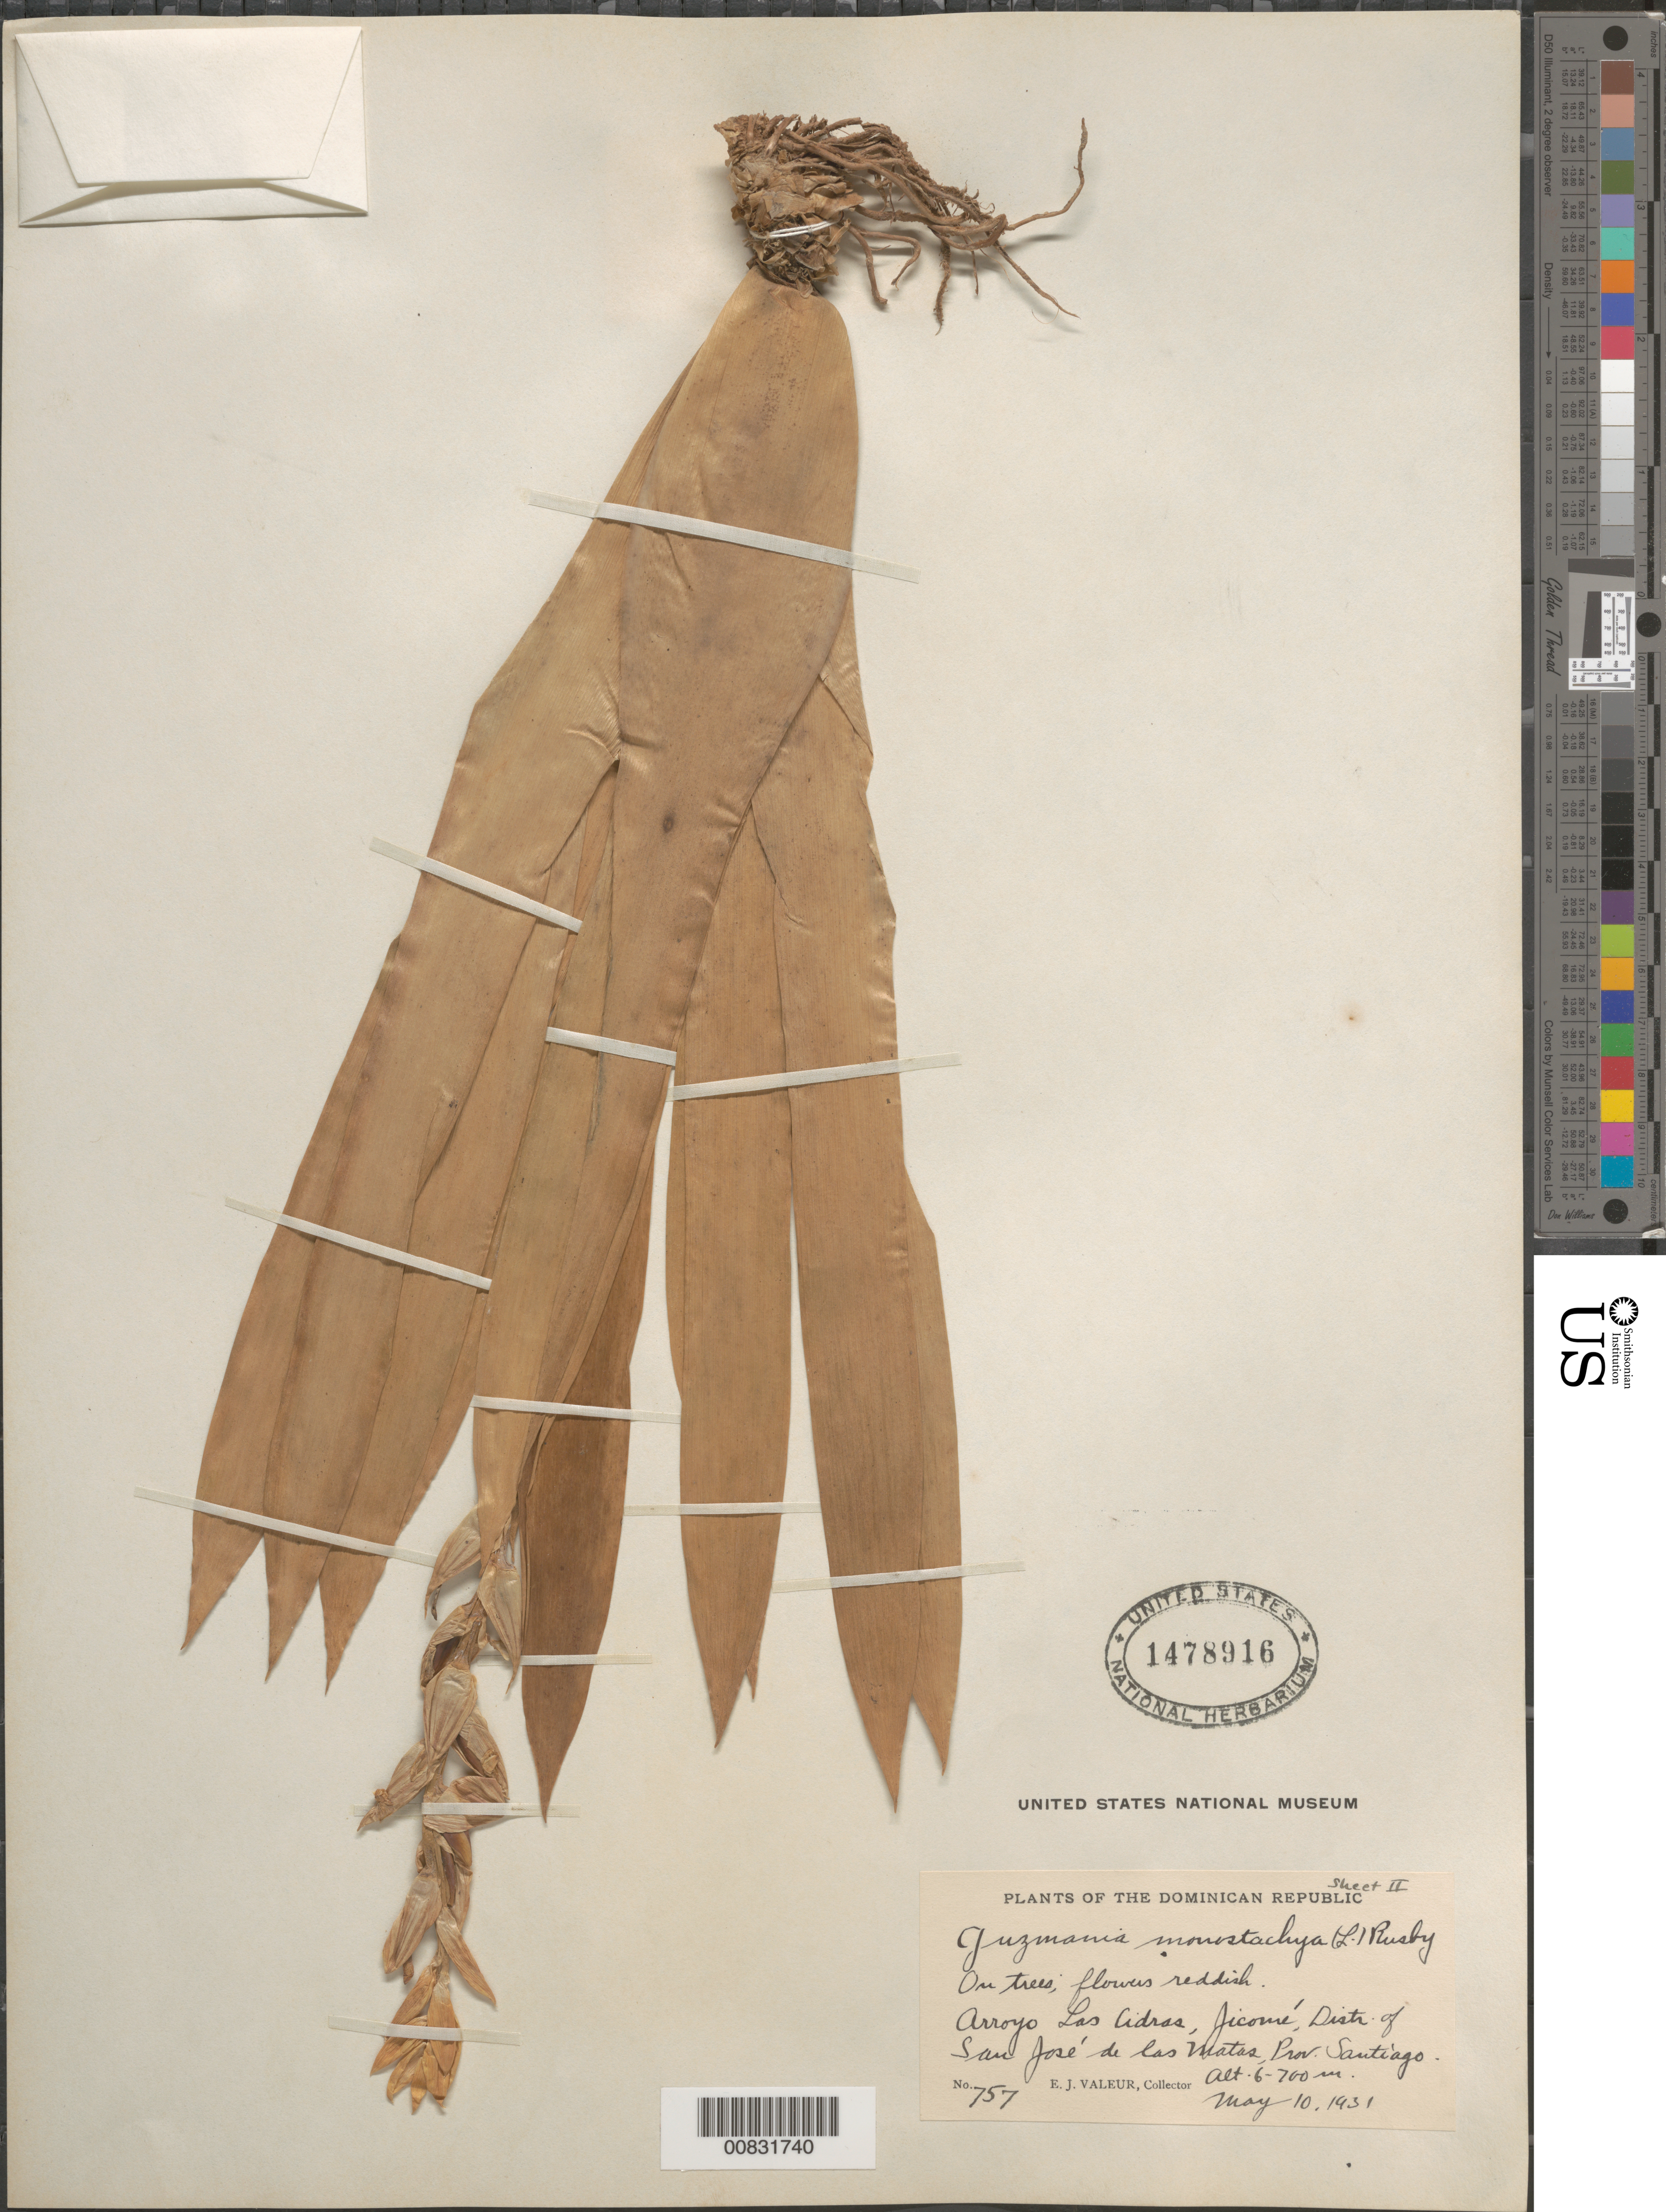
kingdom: Plantae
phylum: Tracheophyta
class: Liliopsida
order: Poales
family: Bromeliaceae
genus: Guzmania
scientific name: Guzmania monostachia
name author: (L.) Rusby ex Mez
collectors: E. Valeur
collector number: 757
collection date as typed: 10 May 1931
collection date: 1931-05-10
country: Dominican Republic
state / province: Santiago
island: Hispaniola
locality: Distr. of San José de las Matas. Arroyo Las Cidras, Jicomé.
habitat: On trees. Virg. for.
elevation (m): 600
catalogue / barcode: US 1478916